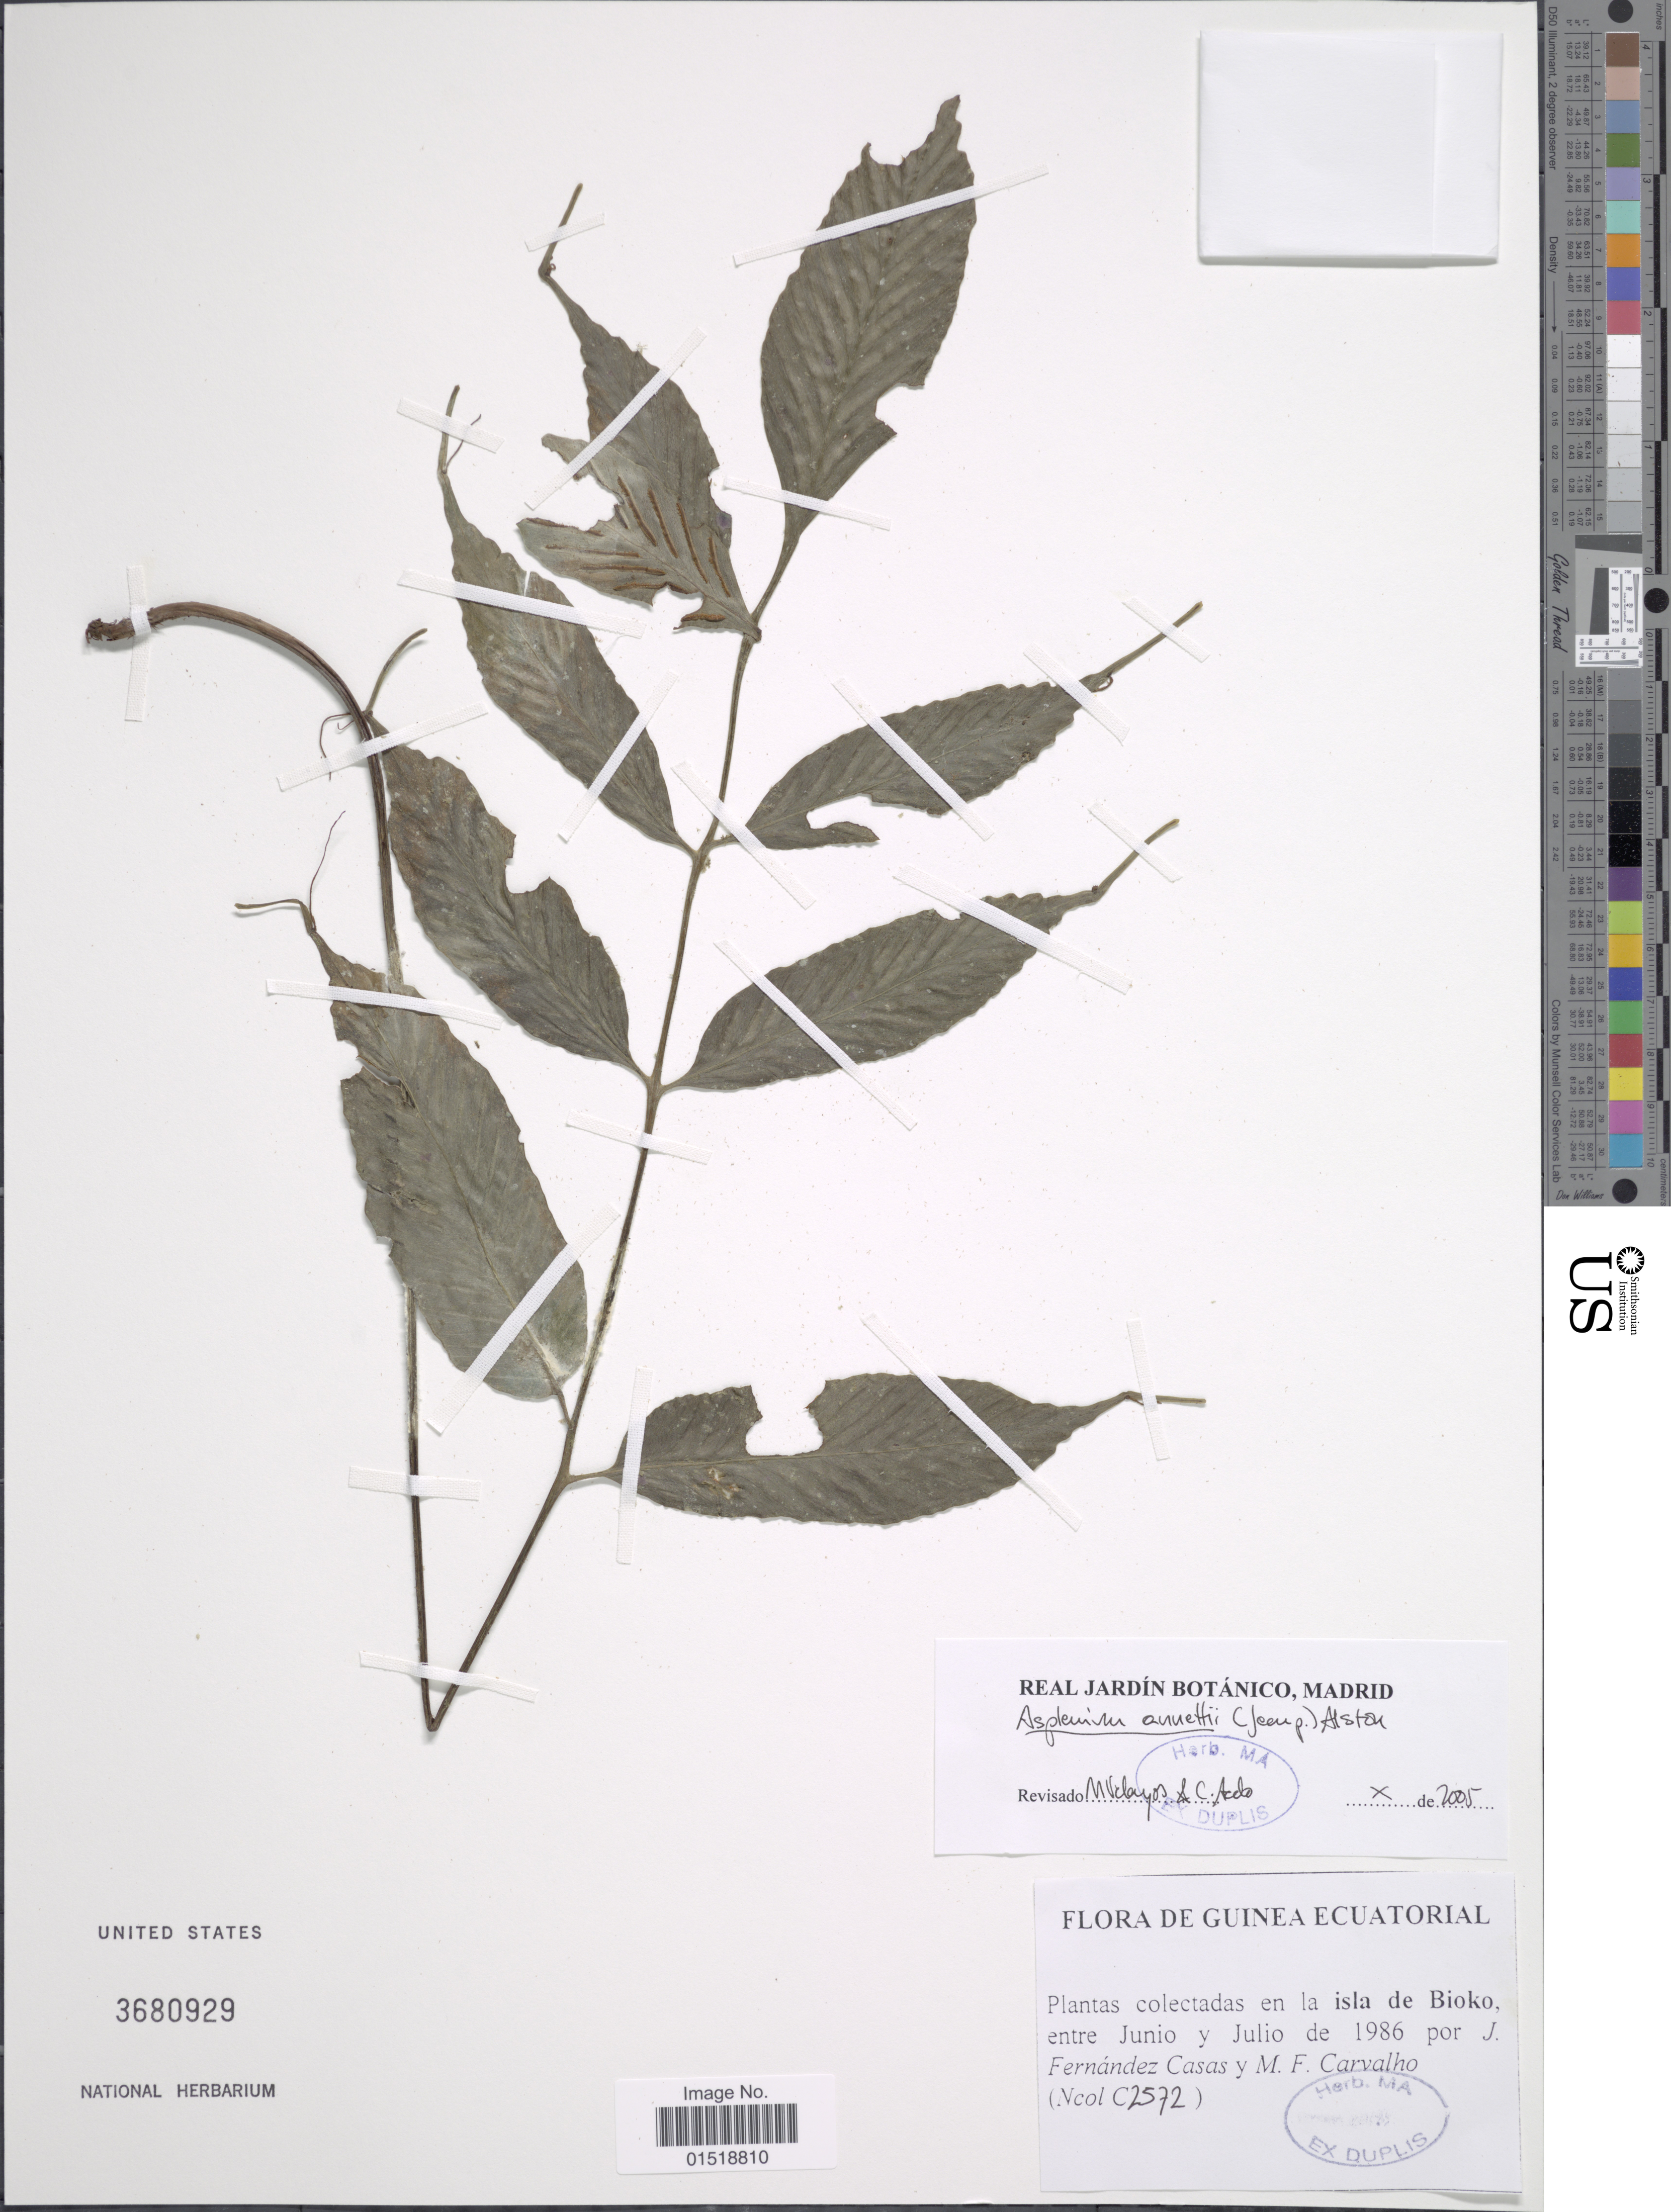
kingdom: Plantae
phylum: Tracheophyta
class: Polypodiopsida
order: Polypodiales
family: Aspleniaceae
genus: Asplenium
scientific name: Asplenium annetii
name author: (Jeanp.) Alston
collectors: J. Casas & M. F. Carvalho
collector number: C2572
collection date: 1986-06/1986-07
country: Equatorial Guinea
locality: Isla de Bioko.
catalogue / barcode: US 3680929